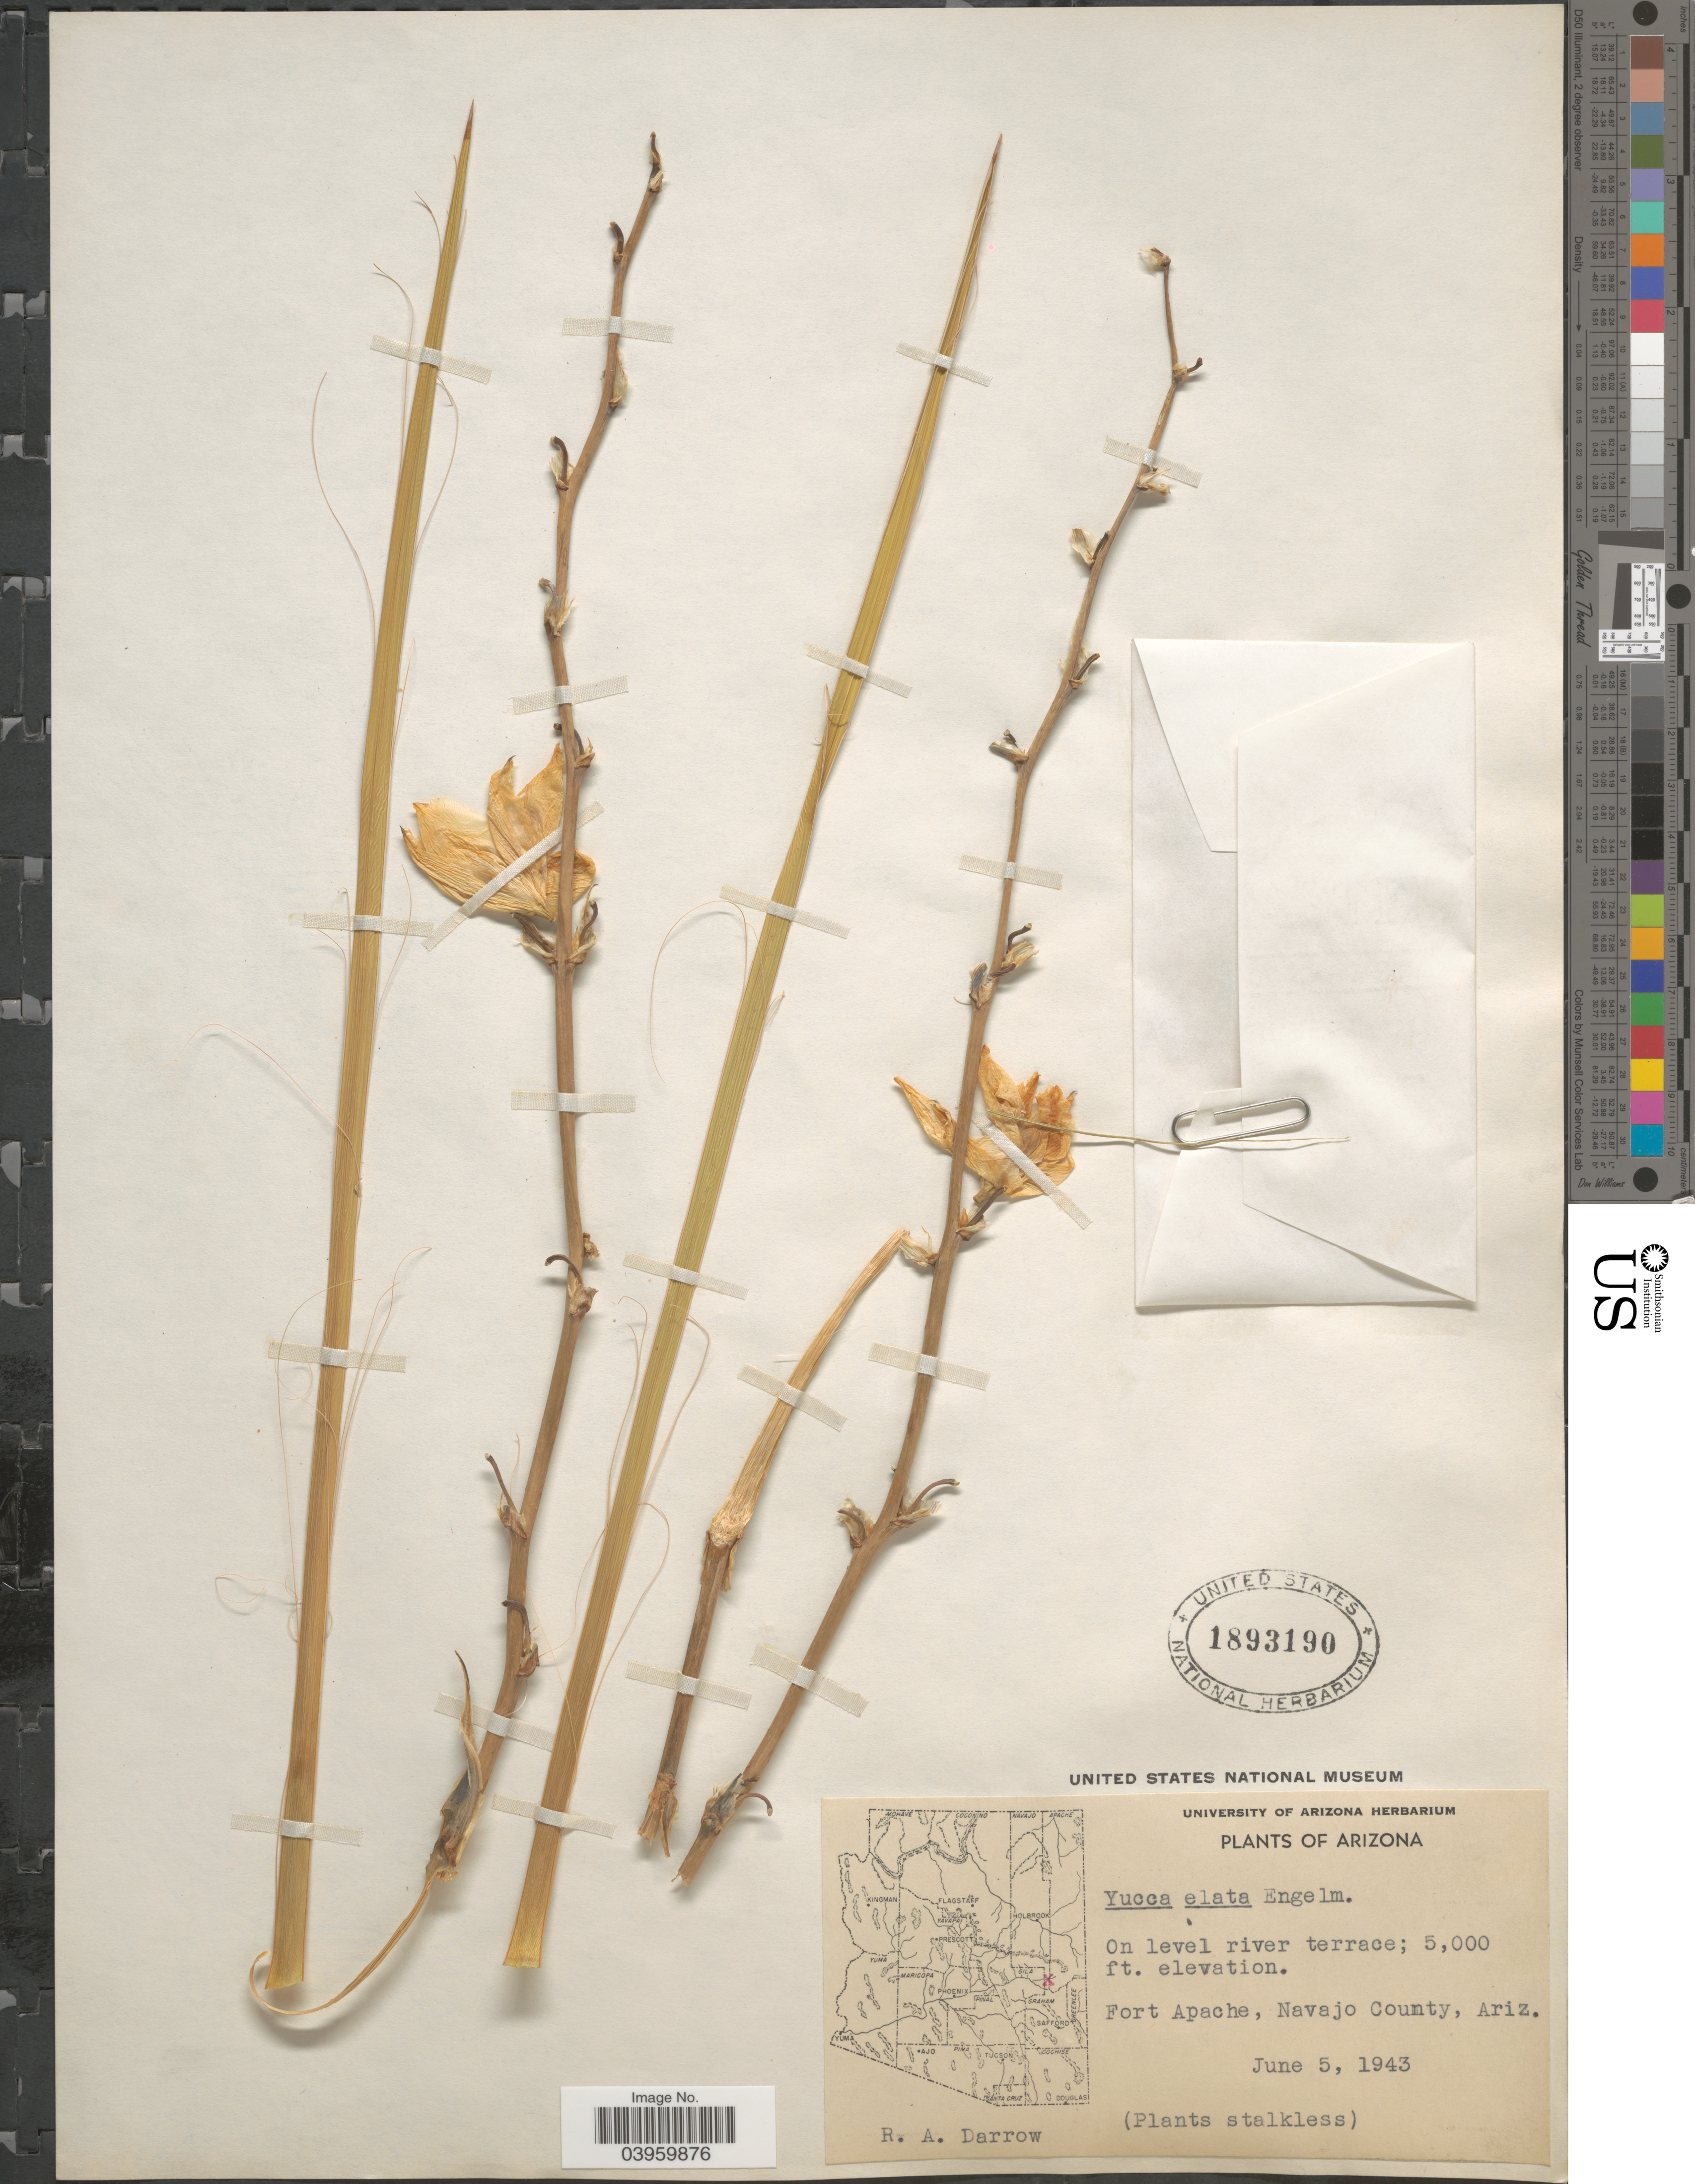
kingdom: Plantae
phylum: Tracheophyta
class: Liliopsida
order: Asparagales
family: Asparagaceae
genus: Yucca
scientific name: Yucca elata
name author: (Engelm.) Engelm.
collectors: R. A. Darrow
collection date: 1943-06-05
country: United States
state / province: Arizona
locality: Fort Apache, Navajo County.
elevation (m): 1524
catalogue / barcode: US 1893190